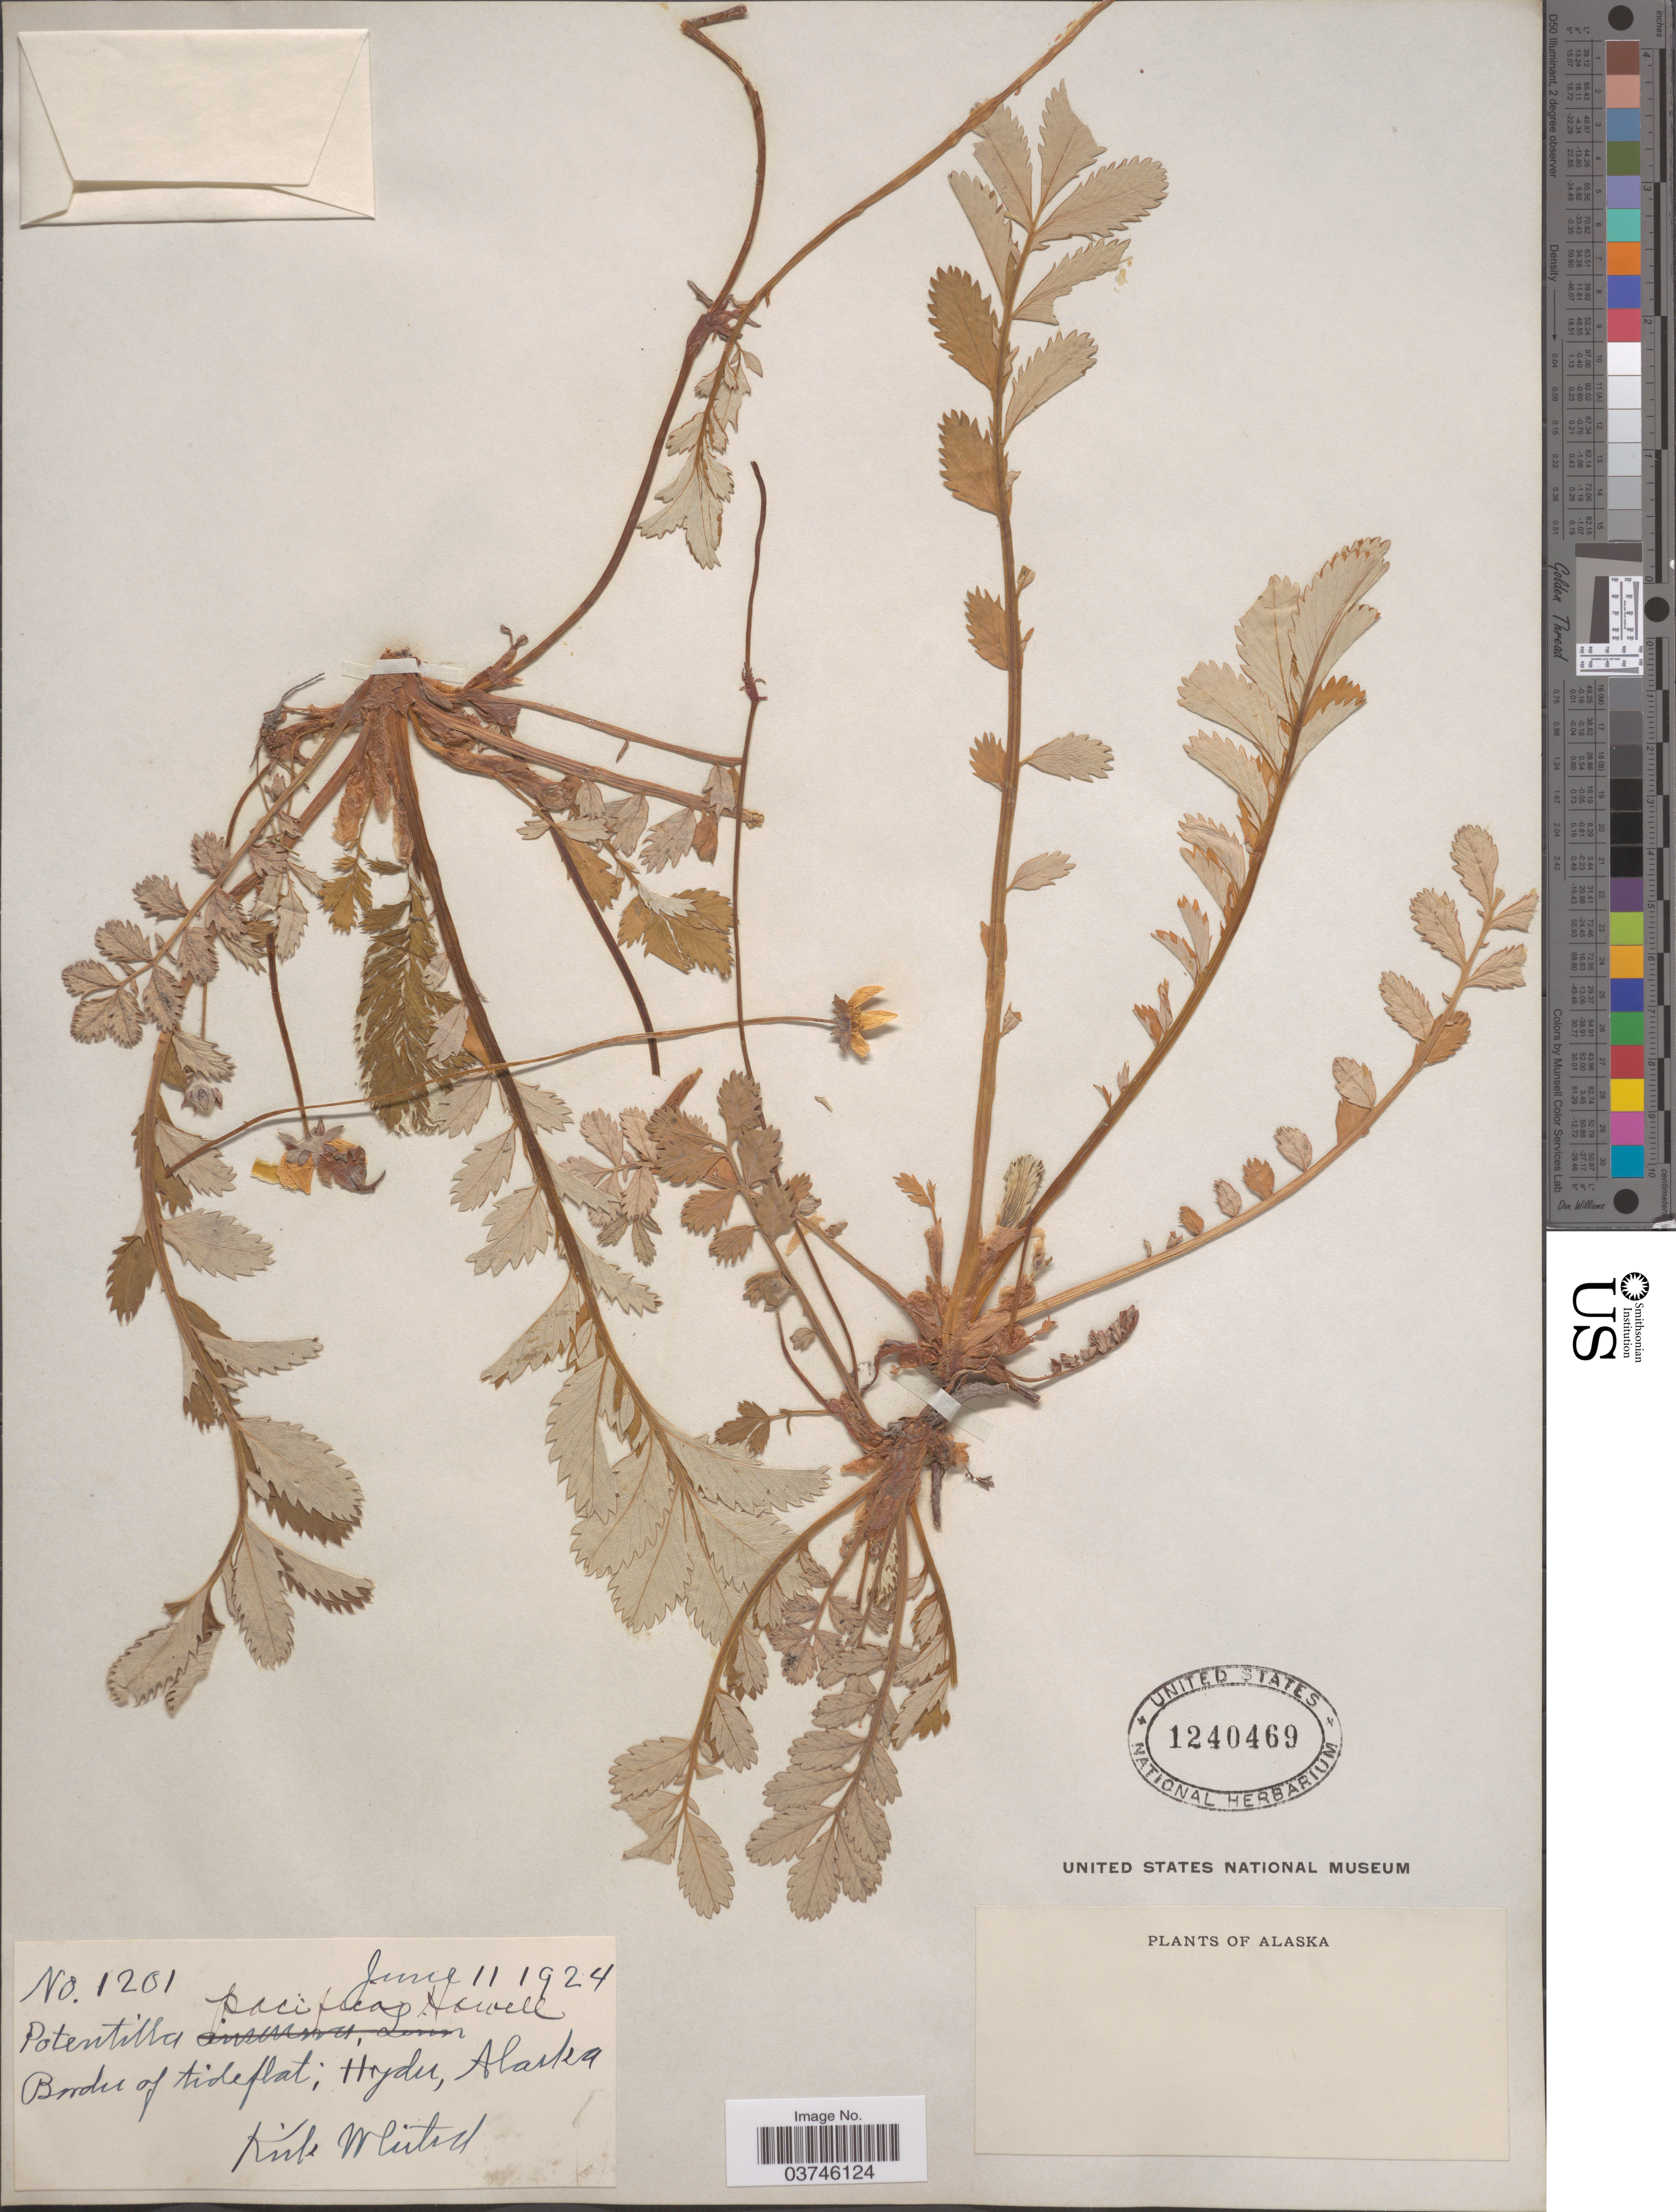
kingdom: Plantae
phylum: Tracheophyta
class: Magnoliopsida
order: Rosales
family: Rosaceae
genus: Argentina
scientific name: Argentina pacifica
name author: (Howell) Rydb.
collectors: K. Whited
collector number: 1201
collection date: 1924-06-11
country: United States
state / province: Alaska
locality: Border of tideflat, Hyder.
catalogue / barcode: US 1240469